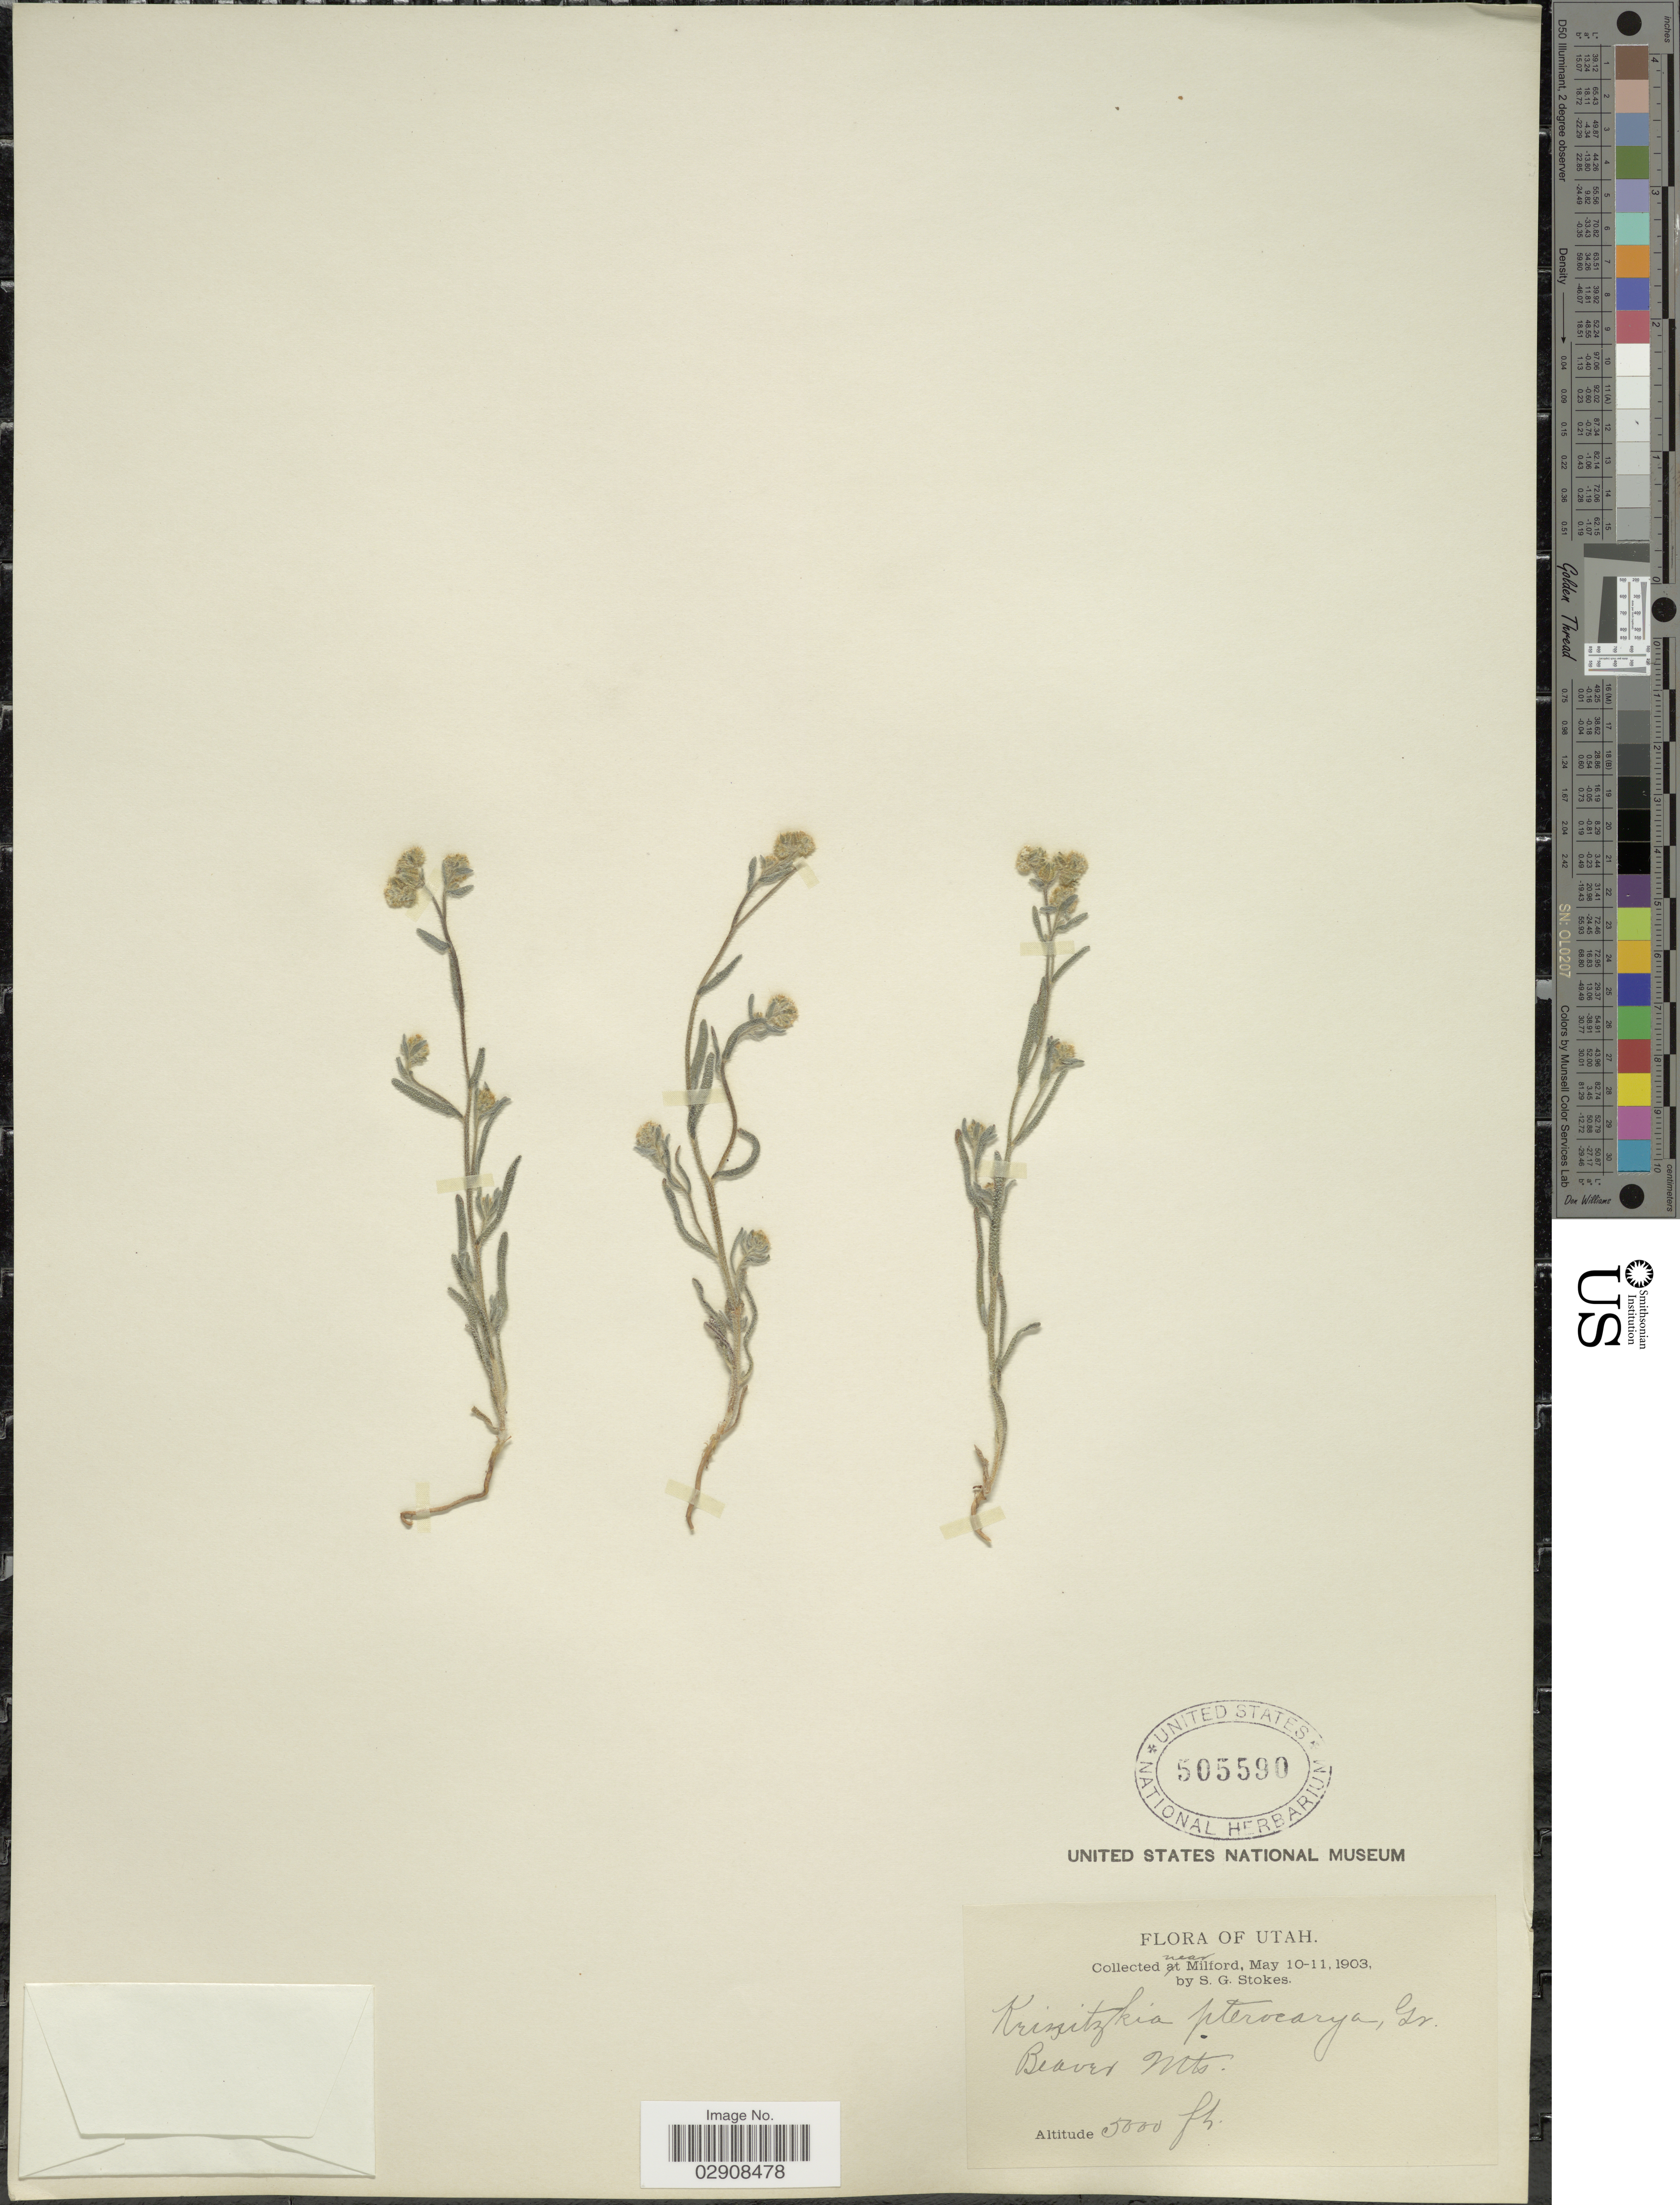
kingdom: Plantae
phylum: Tracheophyta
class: Magnoliopsida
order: Boraginales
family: Boraginaceae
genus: Cryptantha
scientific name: Cryptantha pterocarya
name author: (Torr.) Greene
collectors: S. G. Stokes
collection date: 1903-05-10/1903-05-11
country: United States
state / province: Utah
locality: Near Milford. Beaver Mts.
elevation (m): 1524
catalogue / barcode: US 505590